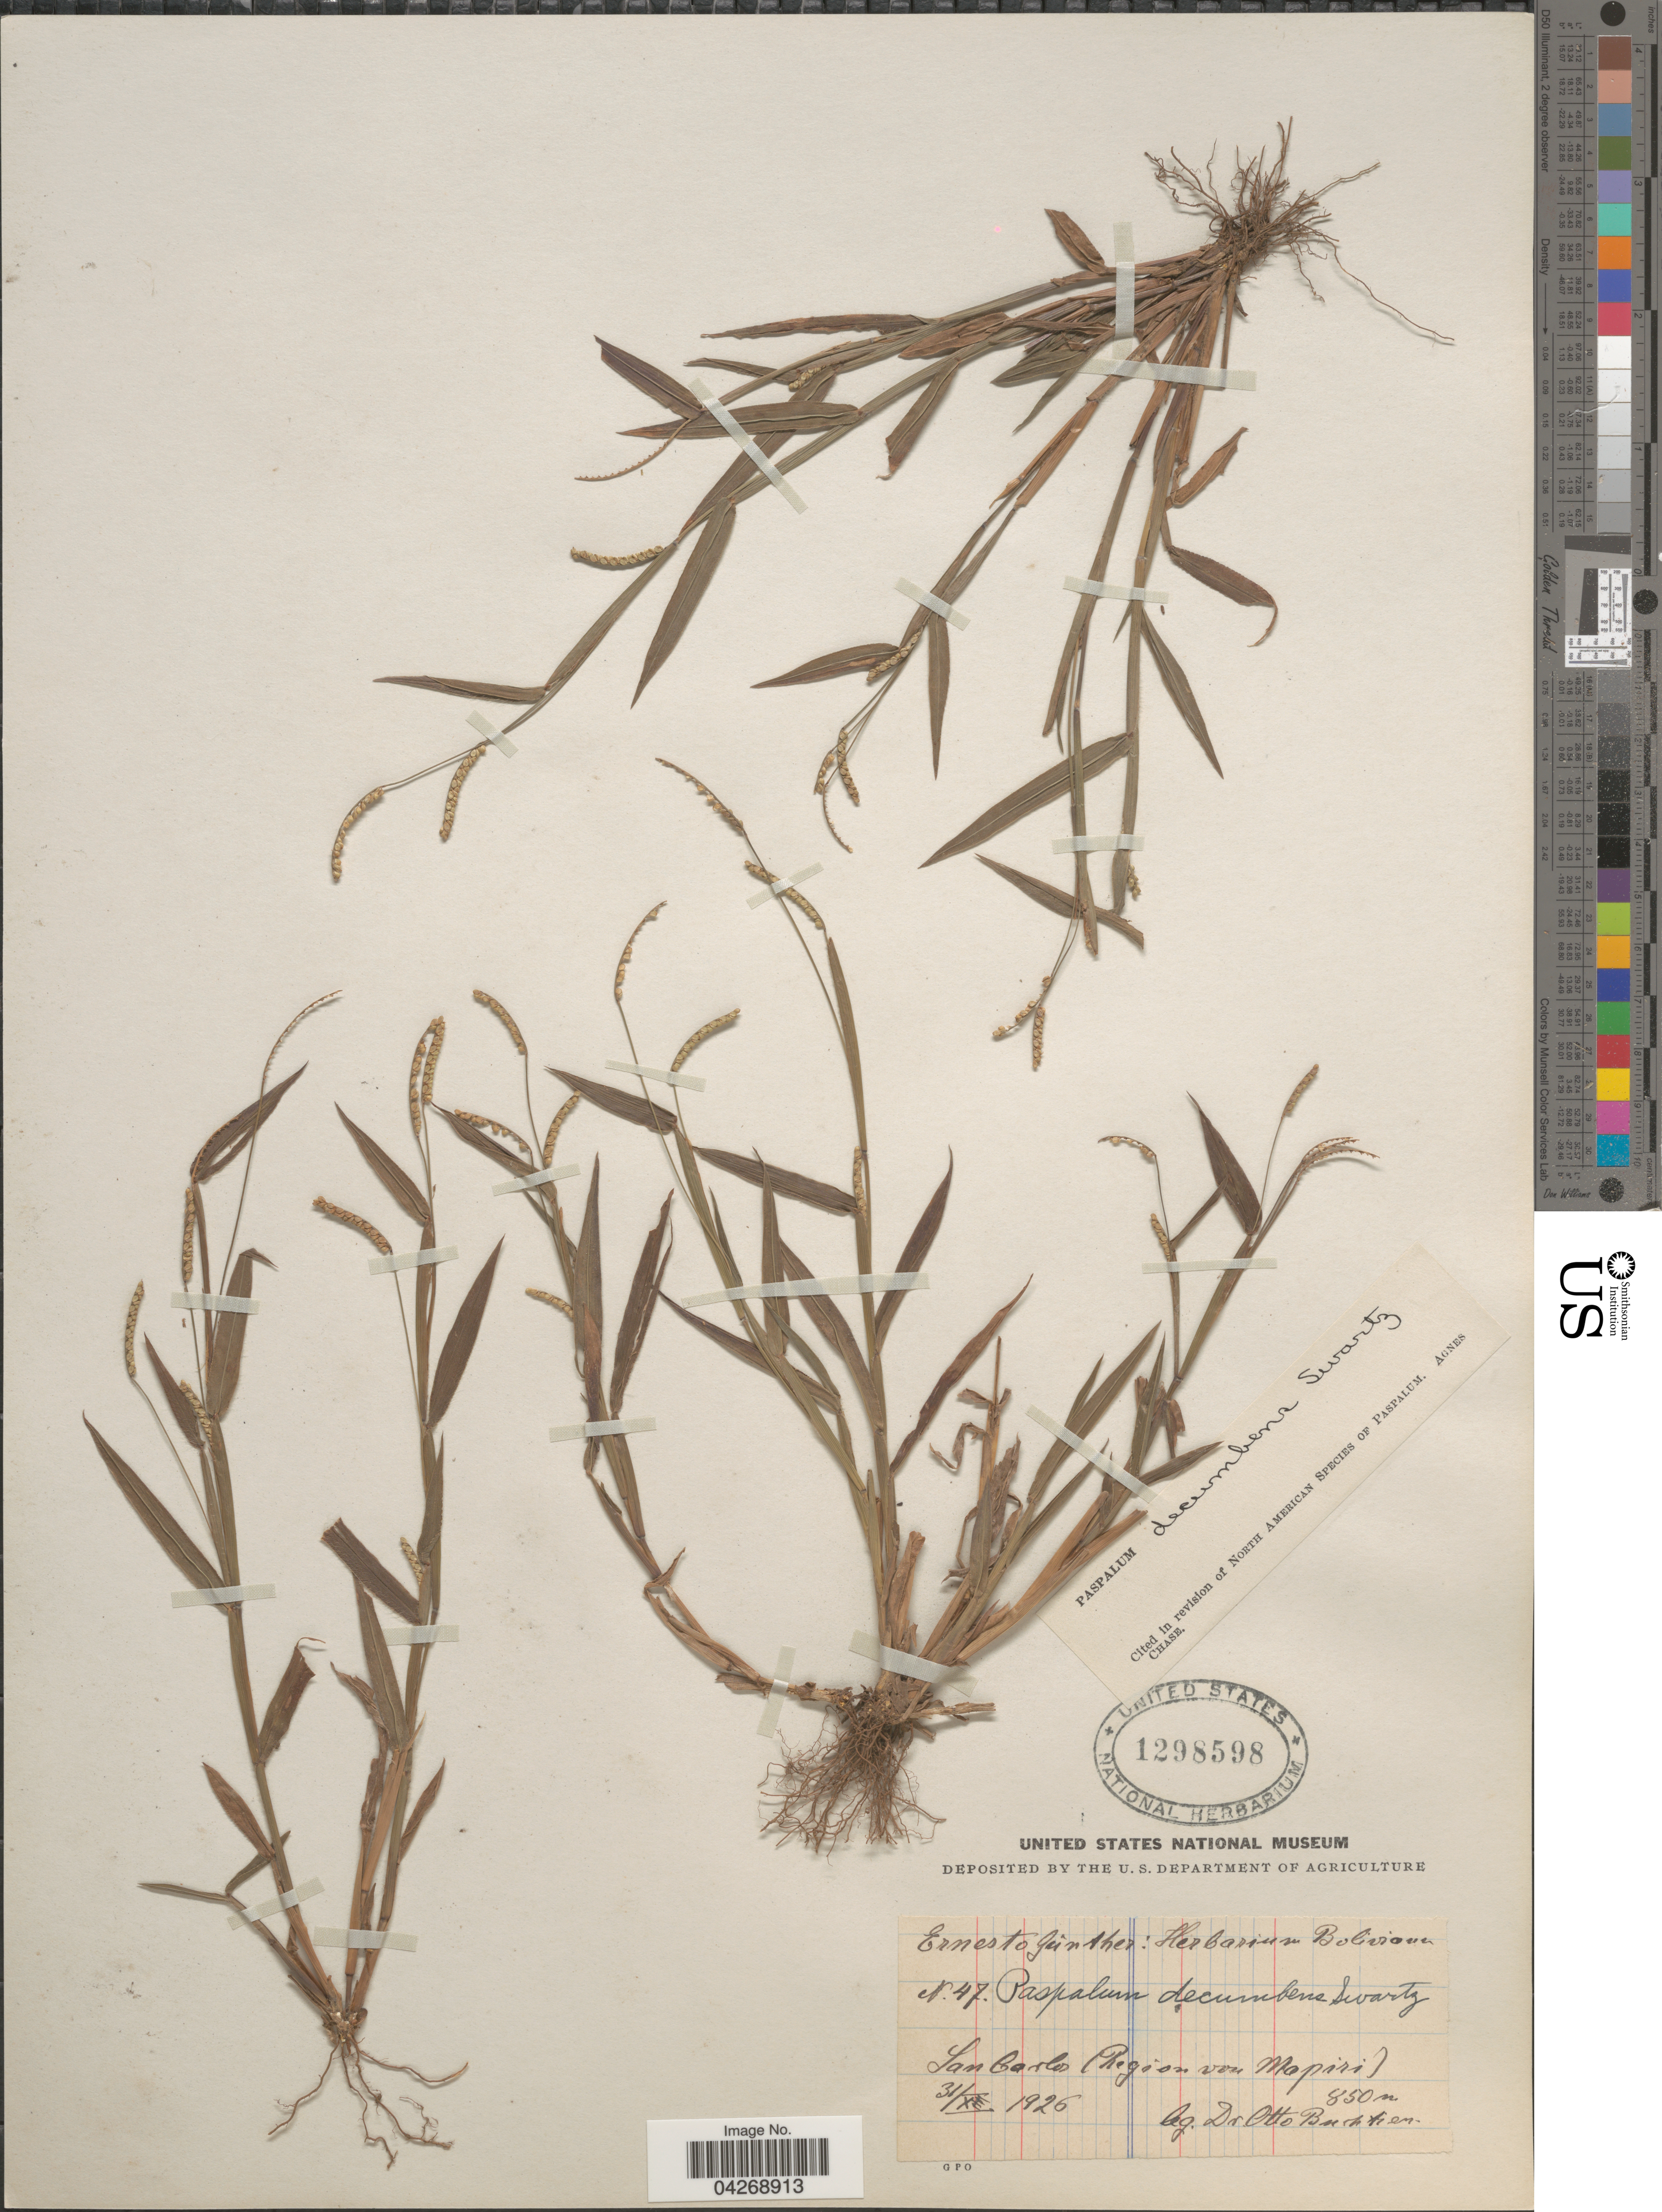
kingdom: Plantae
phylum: Tracheophyta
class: Liliopsida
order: Poales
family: Poaceae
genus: Paspalum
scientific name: Paspalum decumbens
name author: Sw.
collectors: O. Buchtien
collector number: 47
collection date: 1926-10-31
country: Bolivia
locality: San Carlos (Region von Mapiri).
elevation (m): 850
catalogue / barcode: US 1298598